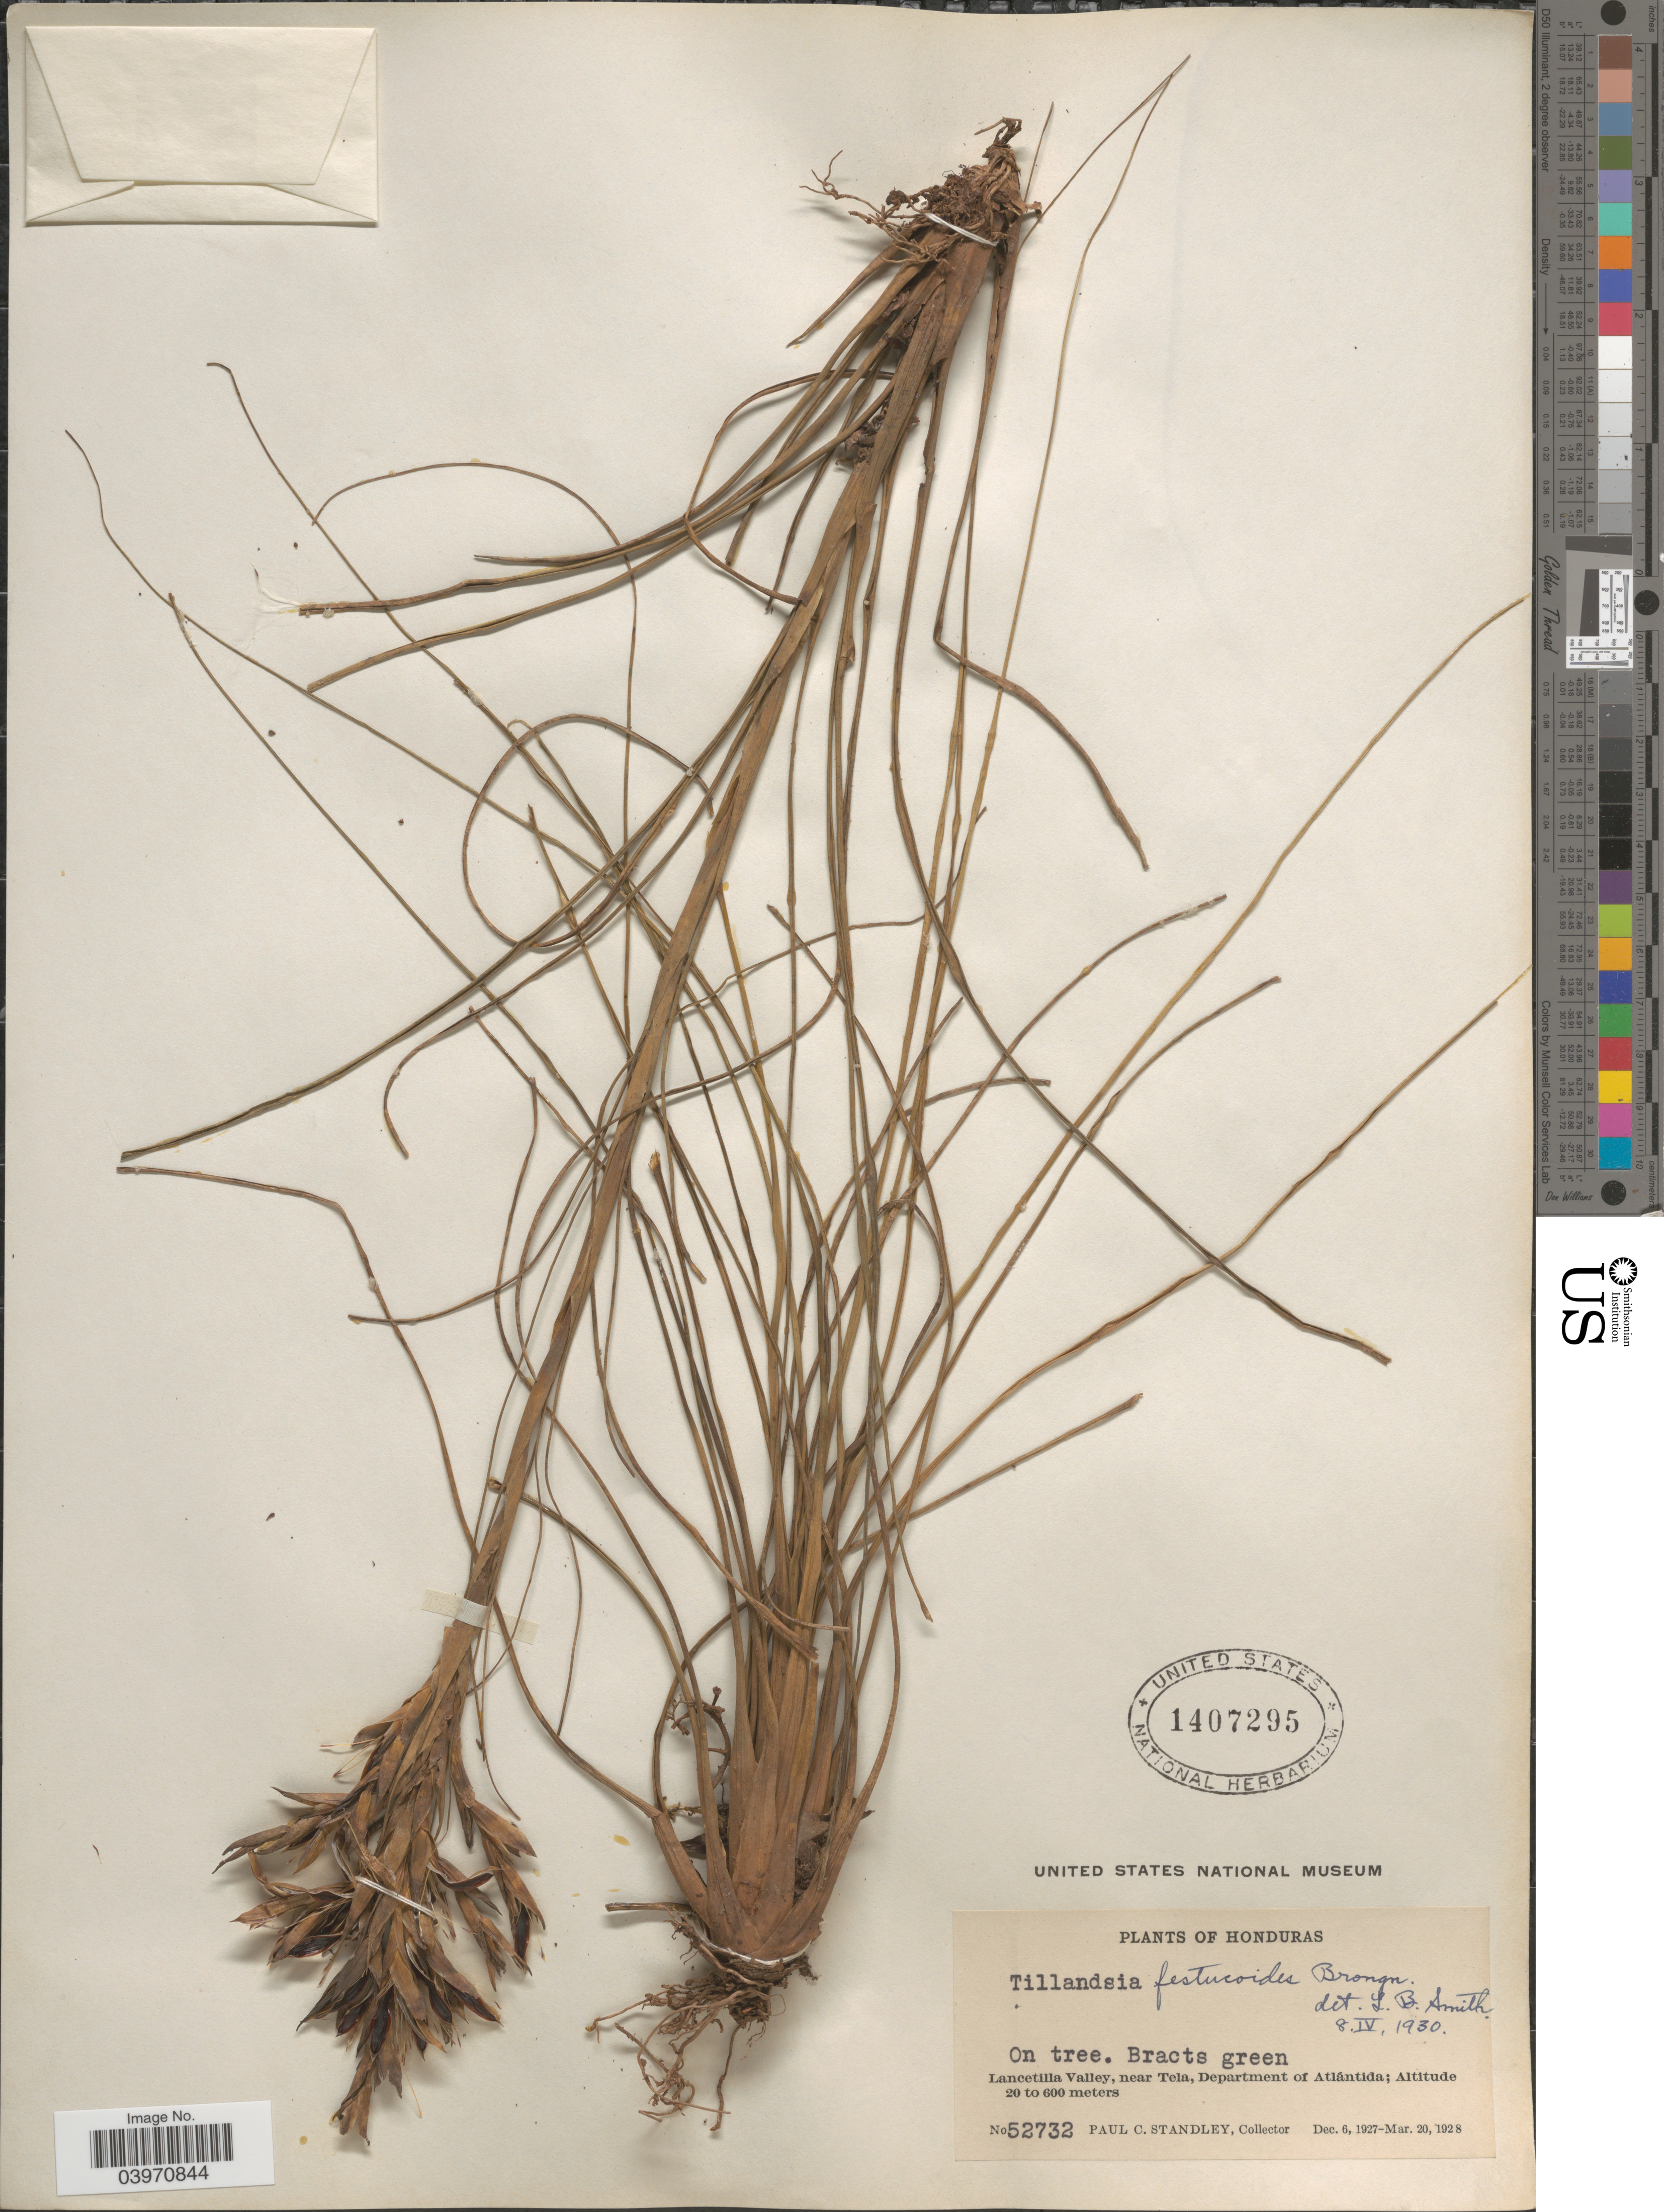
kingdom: Plantae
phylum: Tracheophyta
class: Liliopsida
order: Poales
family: Bromeliaceae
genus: Tillandsia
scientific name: Tillandsia festucoides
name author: Brongn. ex Mez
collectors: P. C. Standley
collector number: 52732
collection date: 1927-12-06/1928-03-20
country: Honduras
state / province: Atlantida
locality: Lancetilla Valley, near Tela, Department of Atlántida.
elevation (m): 20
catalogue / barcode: US 1407295